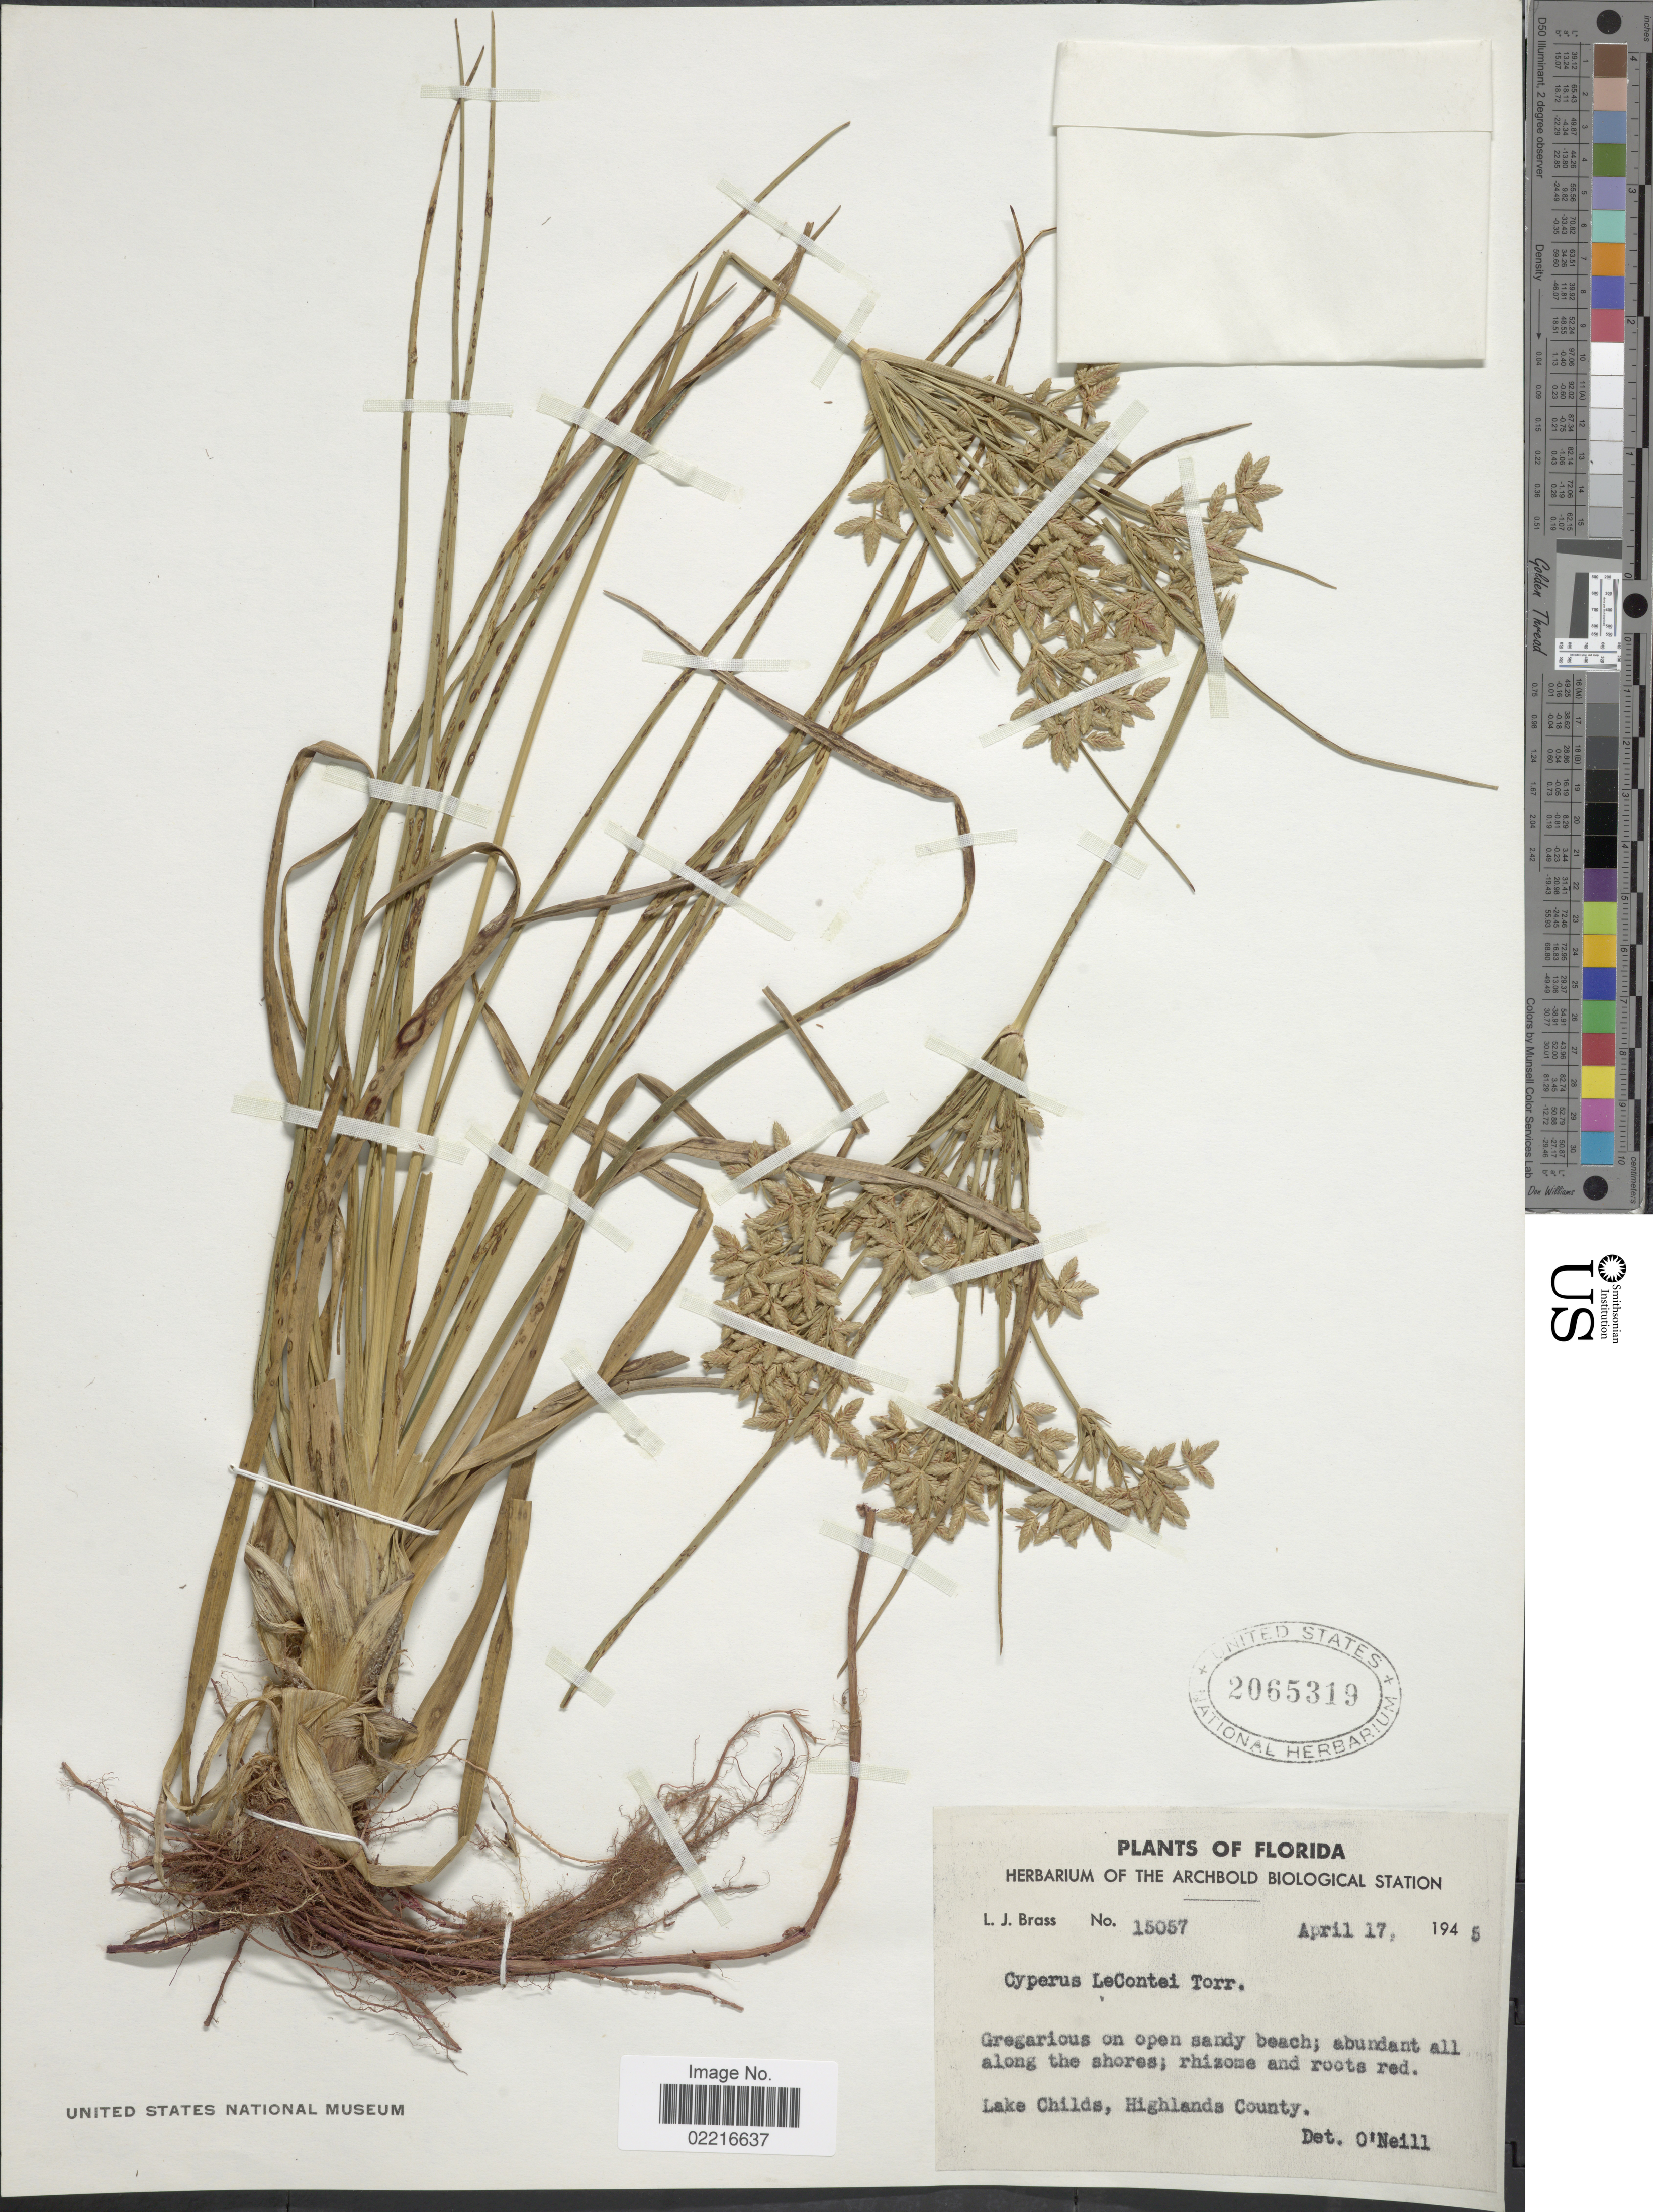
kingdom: Plantae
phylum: Tracheophyta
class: Liliopsida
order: Poales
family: Cyperaceae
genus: Cyperus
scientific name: Cyperus lecontei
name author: Torr. ex Steud.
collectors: L. J. Brass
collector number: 15057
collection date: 1945-04-17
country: United States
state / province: Florida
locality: Lake Childs, Highlands County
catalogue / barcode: US 2065319